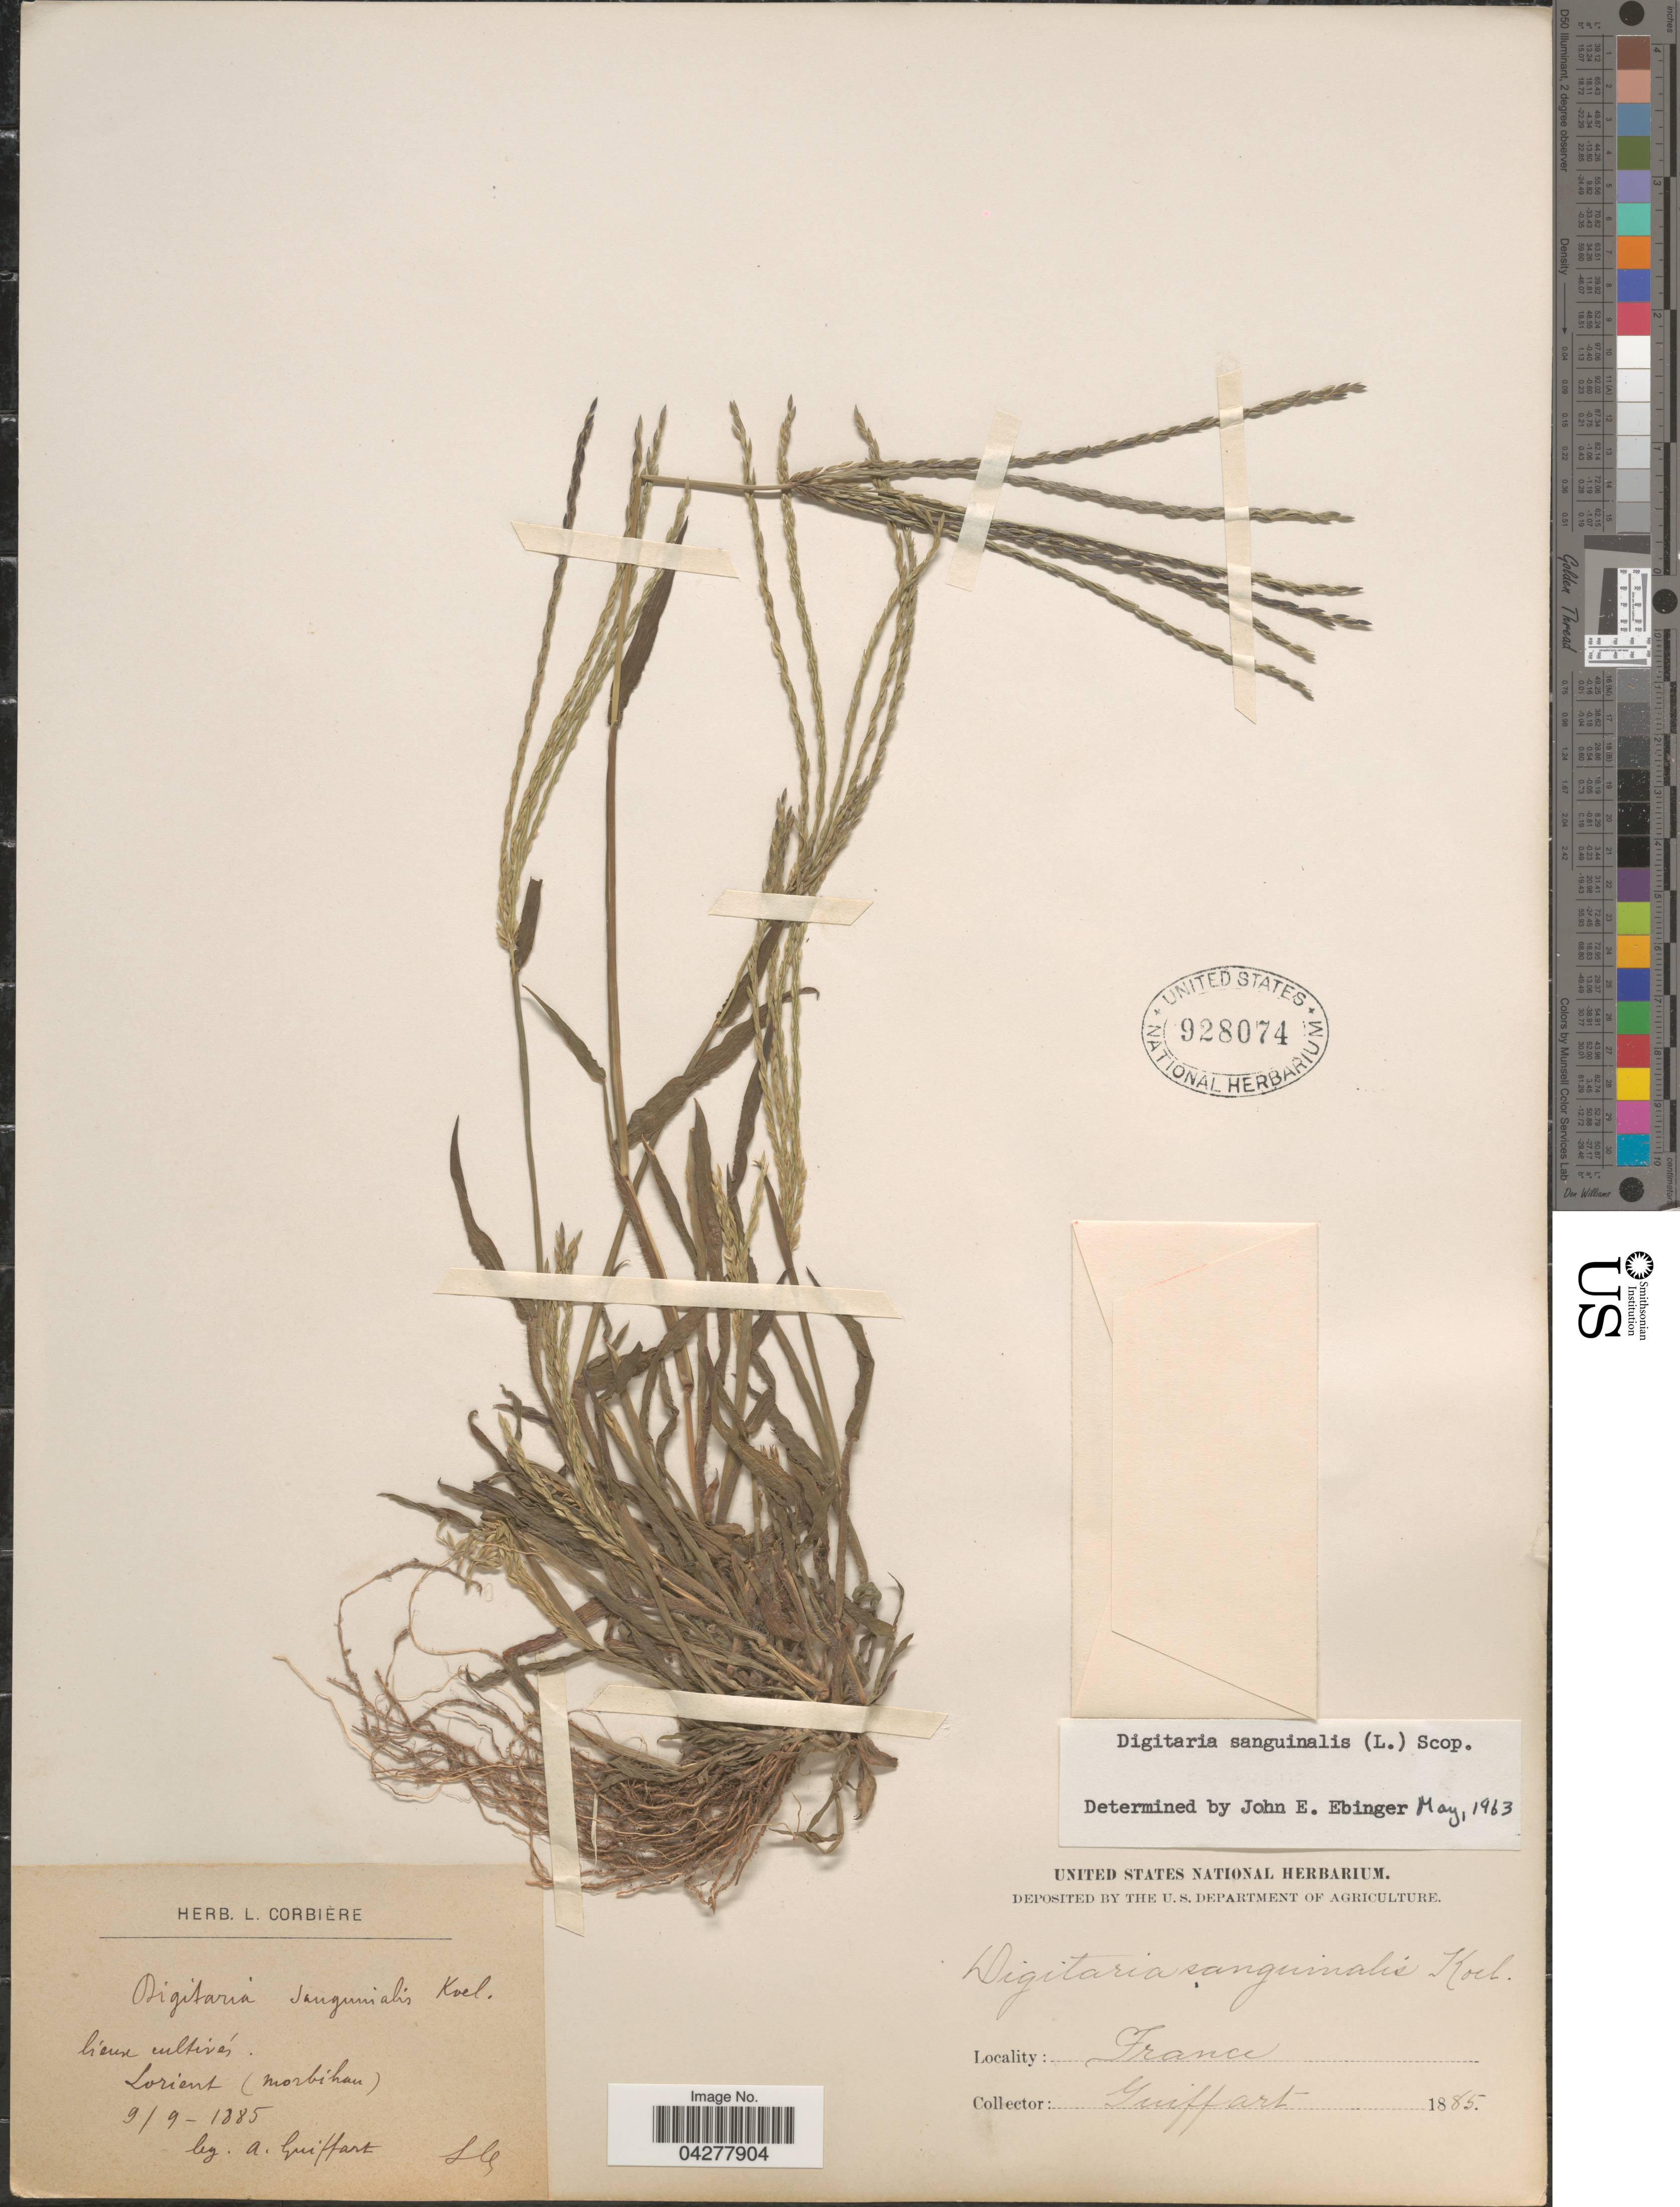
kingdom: Plantae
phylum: Tracheophyta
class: Liliopsida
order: Poales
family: Poaceae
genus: Digitaria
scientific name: Digitaria sanguinalis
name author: (L.) Scop.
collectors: A. Guiffart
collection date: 1885-09-09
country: France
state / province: Bretagne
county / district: Morbihan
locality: Lieux cultivés. Lorient (Morbihan).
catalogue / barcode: US 928074